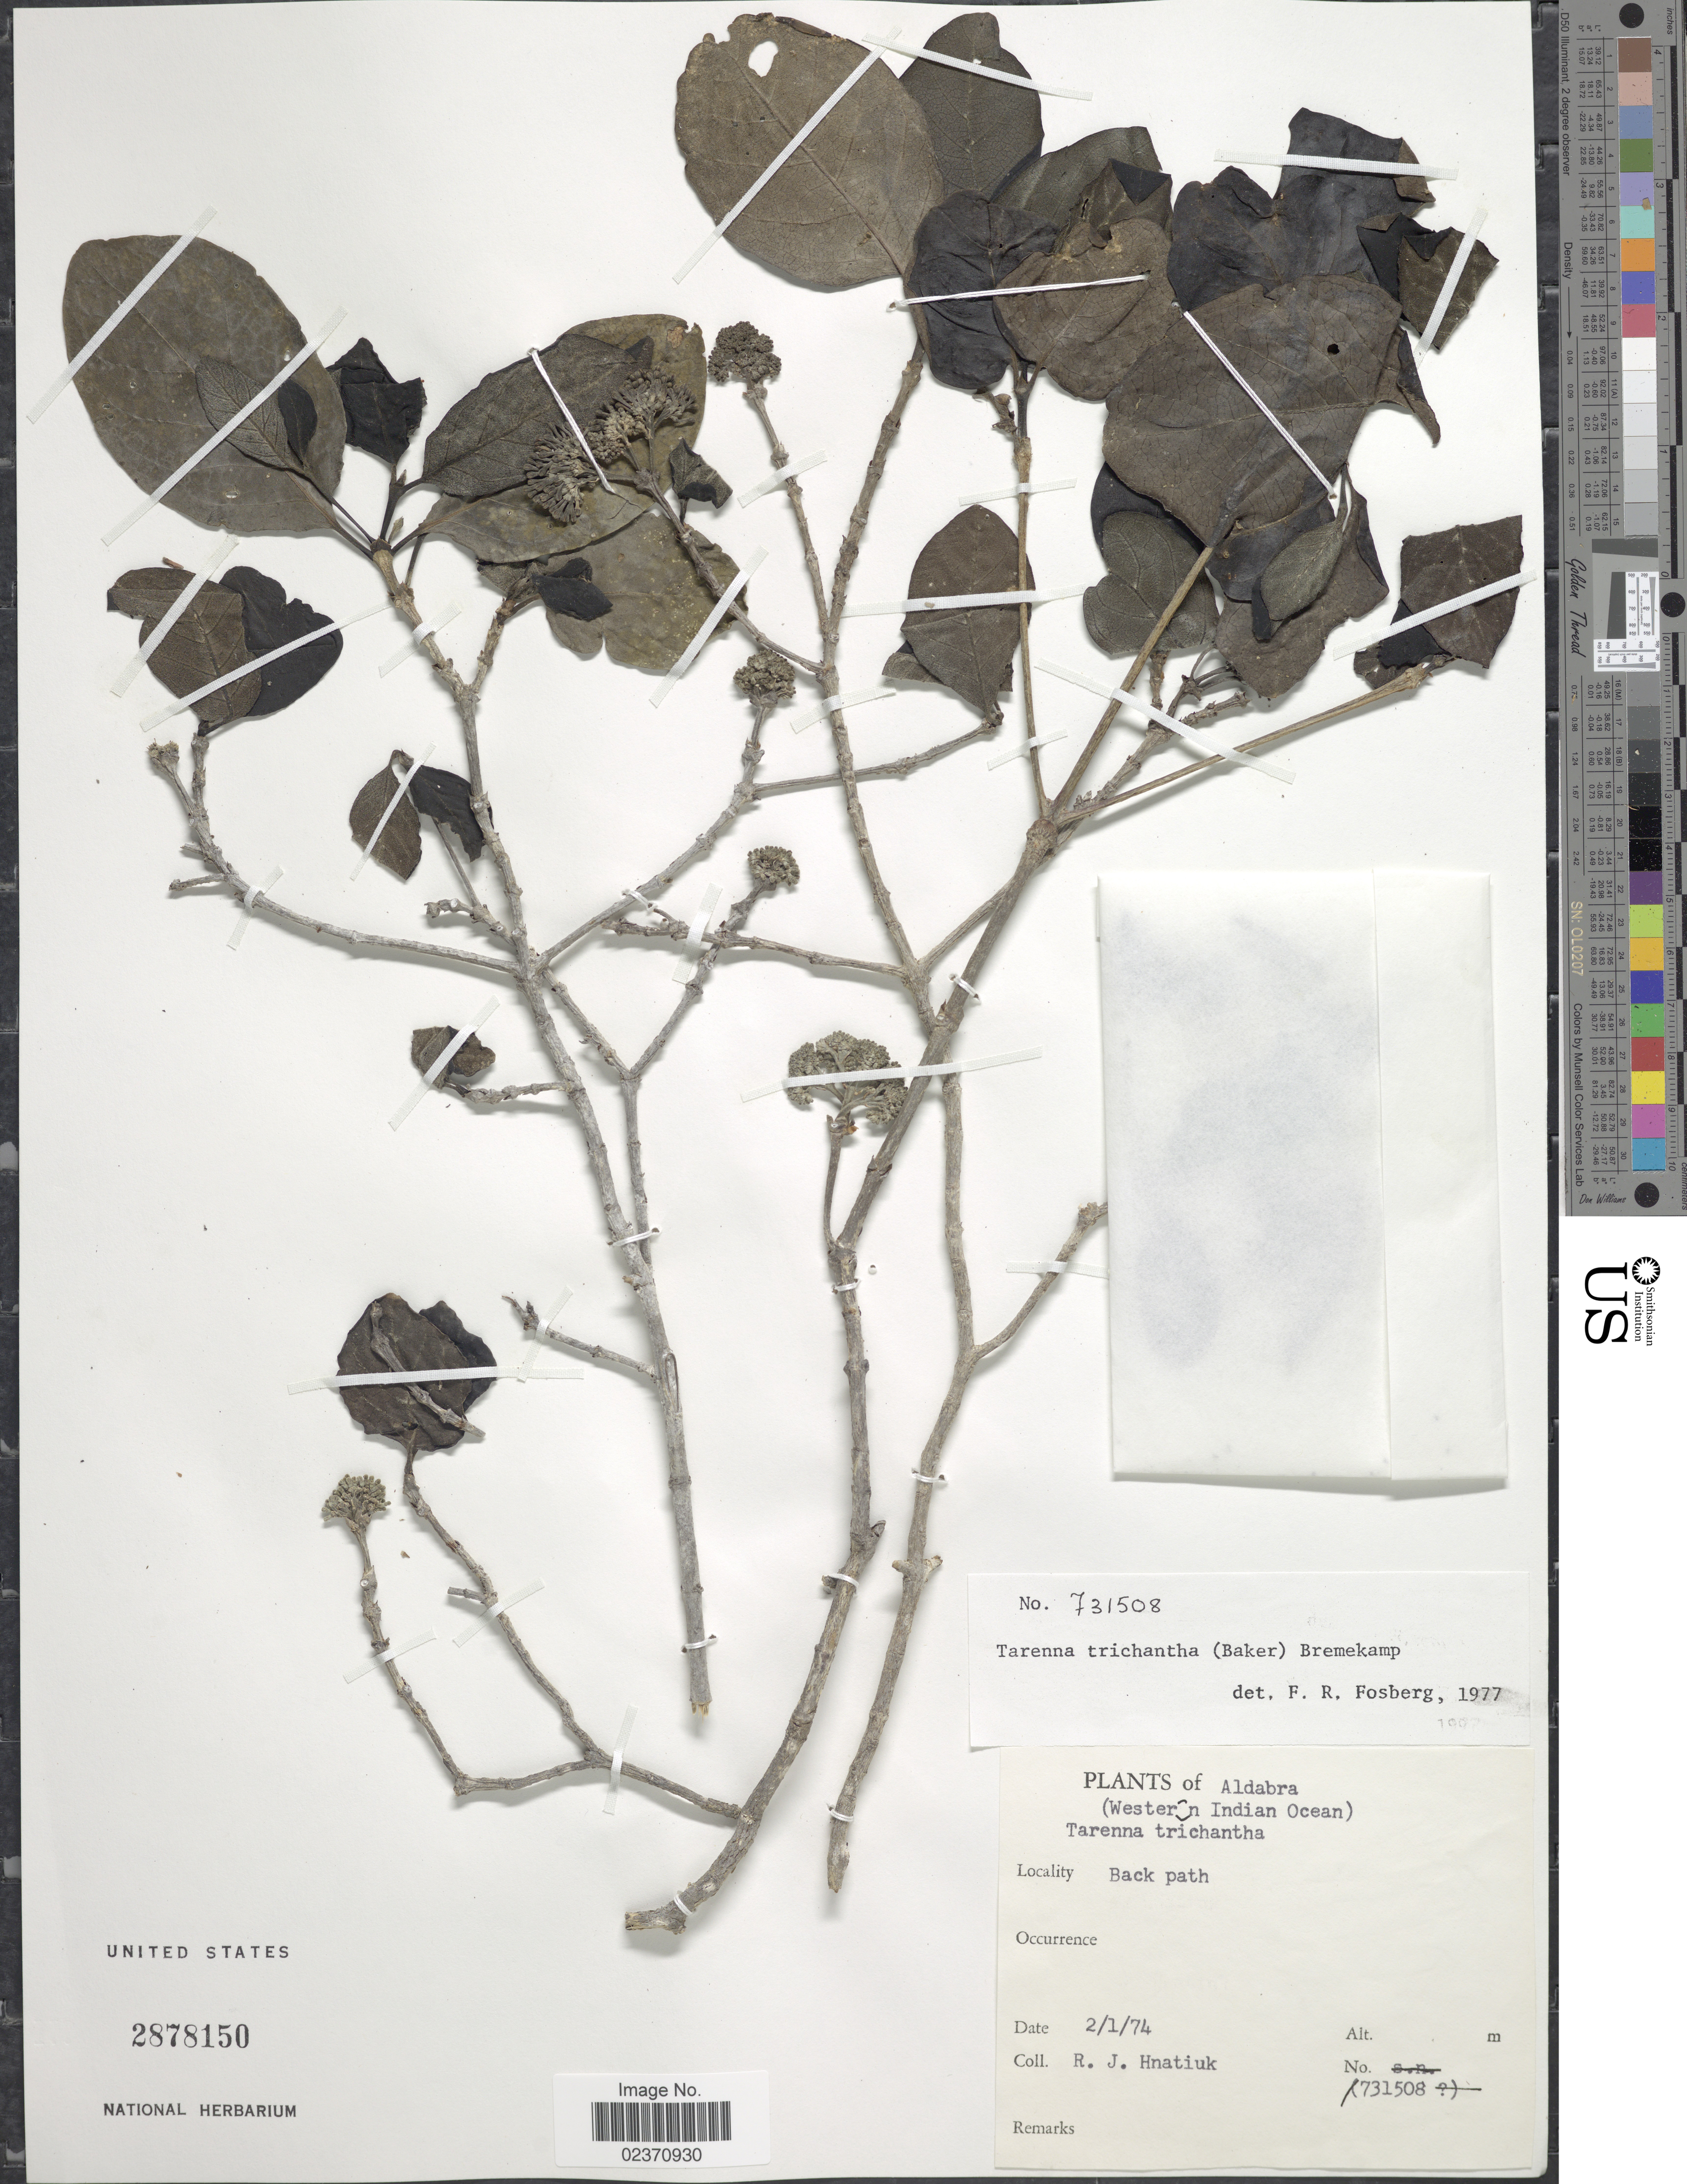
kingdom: Plantae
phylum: Tracheophyta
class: Magnoliopsida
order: Gentianales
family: Rubiaceae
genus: Paracephaelis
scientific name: Paracephaelis trichantha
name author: (Baker) De Block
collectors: R. Hnatiuk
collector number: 731508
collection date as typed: Transcribed d/m/y: 2/1/74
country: Seychelles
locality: Aldabra Island (Western Indian Ocean) Back path.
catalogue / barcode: US 2878150